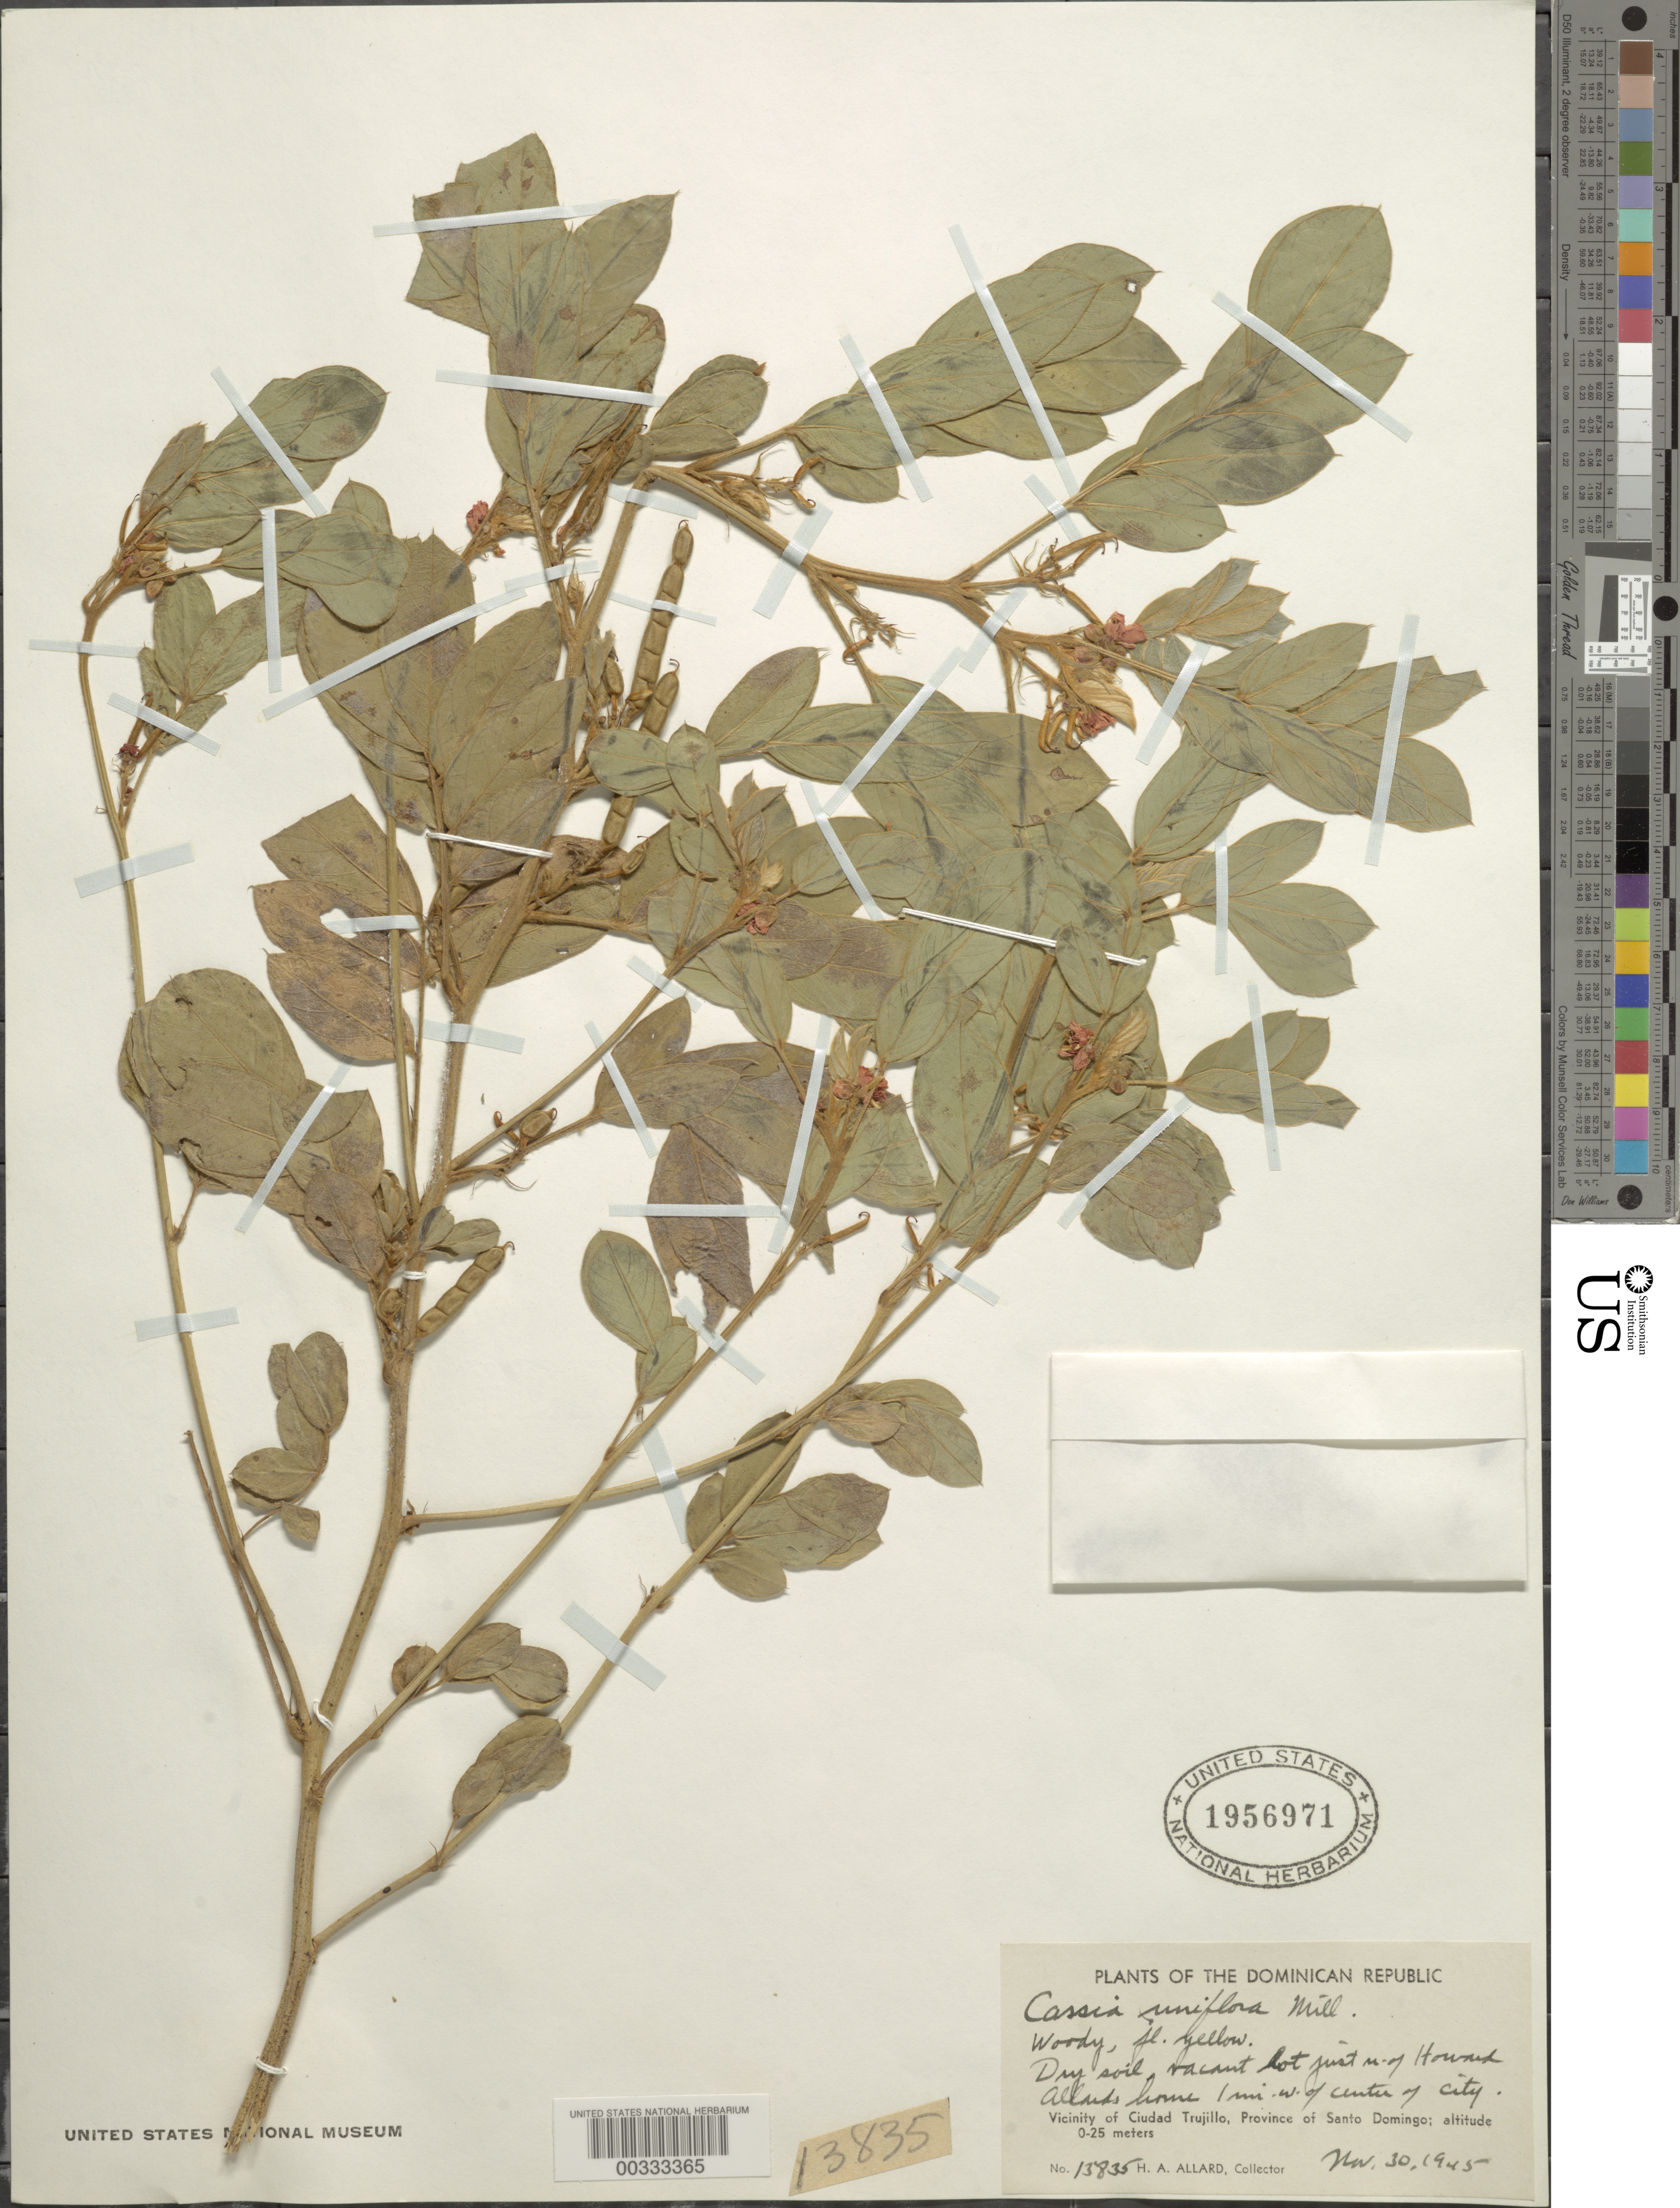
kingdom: Plantae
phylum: Tracheophyta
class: Magnoliopsida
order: Fabales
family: Fabaceae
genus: Senna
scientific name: Senna uniflora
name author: (Mill.) H.S. Irwin & Barneby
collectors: H. A. Allard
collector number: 13835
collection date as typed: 30 Nov 1945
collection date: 1945-11-30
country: Dominican Republic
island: Hispaniola Island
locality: Vacant lot just n of h. allard's home, 1 mi w of center of city; vicinity of santo domingo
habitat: Dry soil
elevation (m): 0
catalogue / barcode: US 1956971